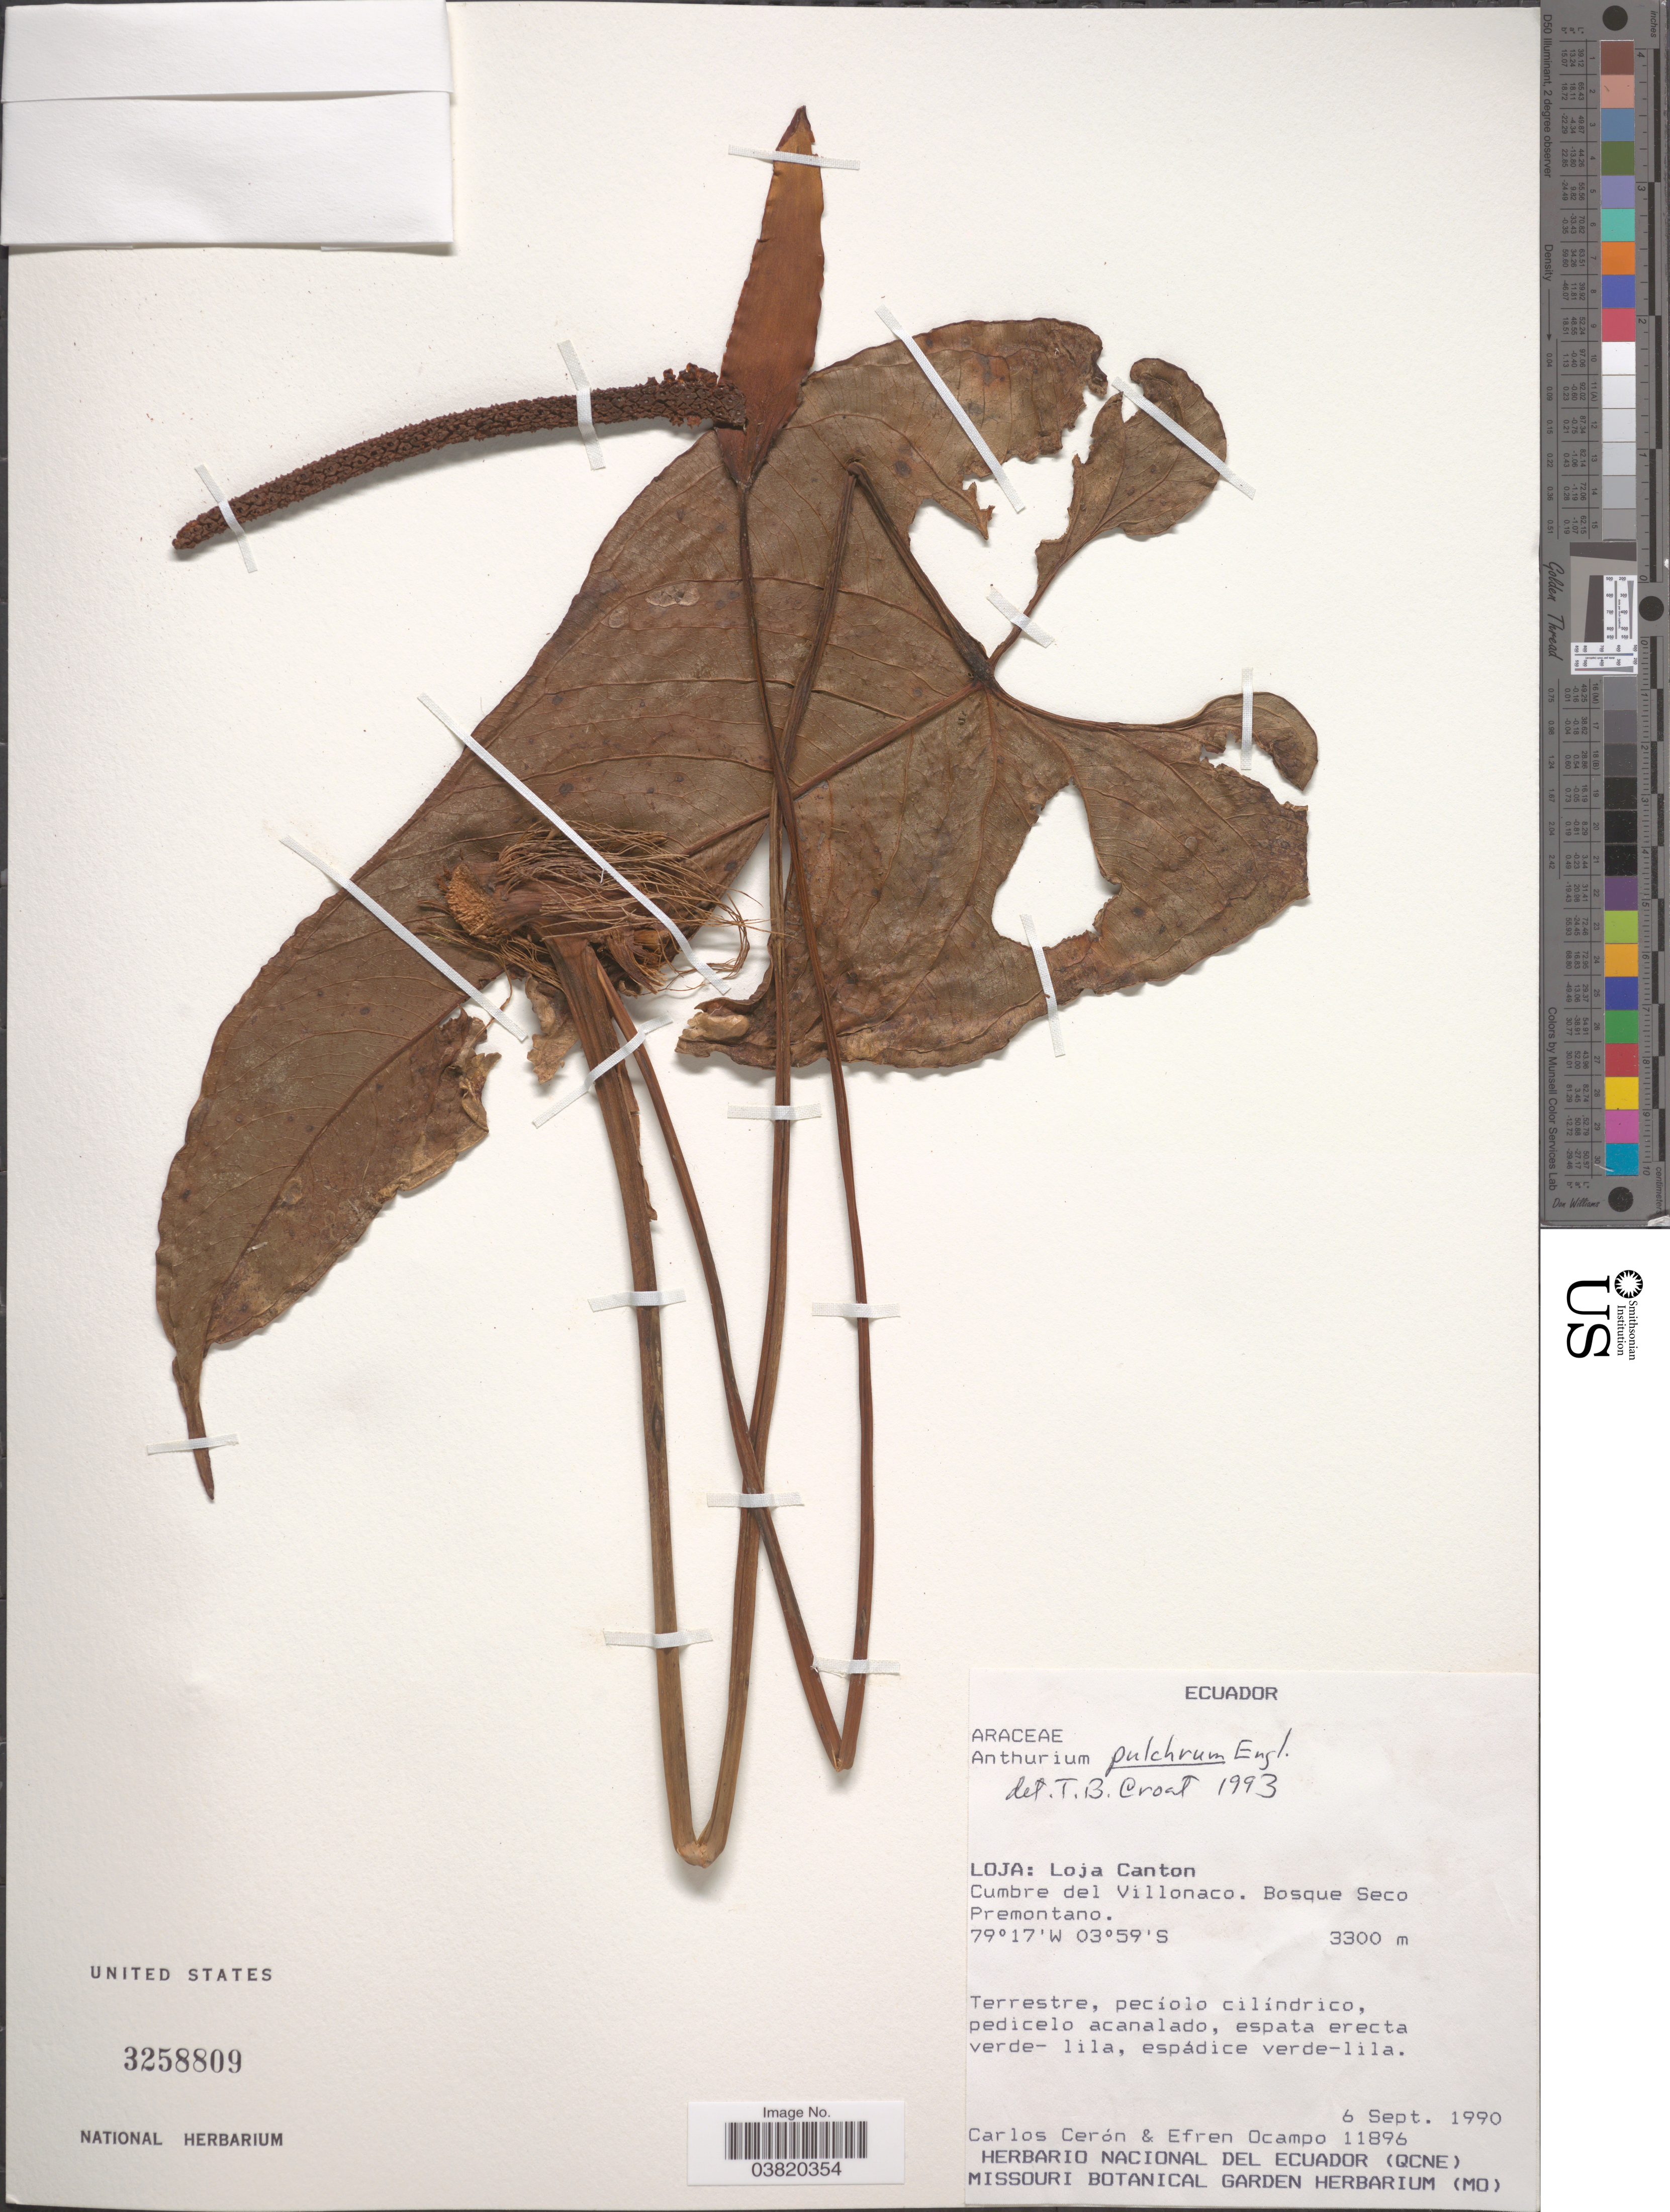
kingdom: Plantae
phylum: Tracheophyta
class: Liliopsida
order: Alismatales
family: Araceae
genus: Anthurium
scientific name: Anthurium pulchrum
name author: N.E. Br.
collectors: C. E. Cerón M. & E. Ocampo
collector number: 11896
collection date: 1990-09-06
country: Ecuador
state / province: Loja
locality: Loja Canton. Cumbre del Villonaco.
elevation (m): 3300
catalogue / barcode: US 3258809